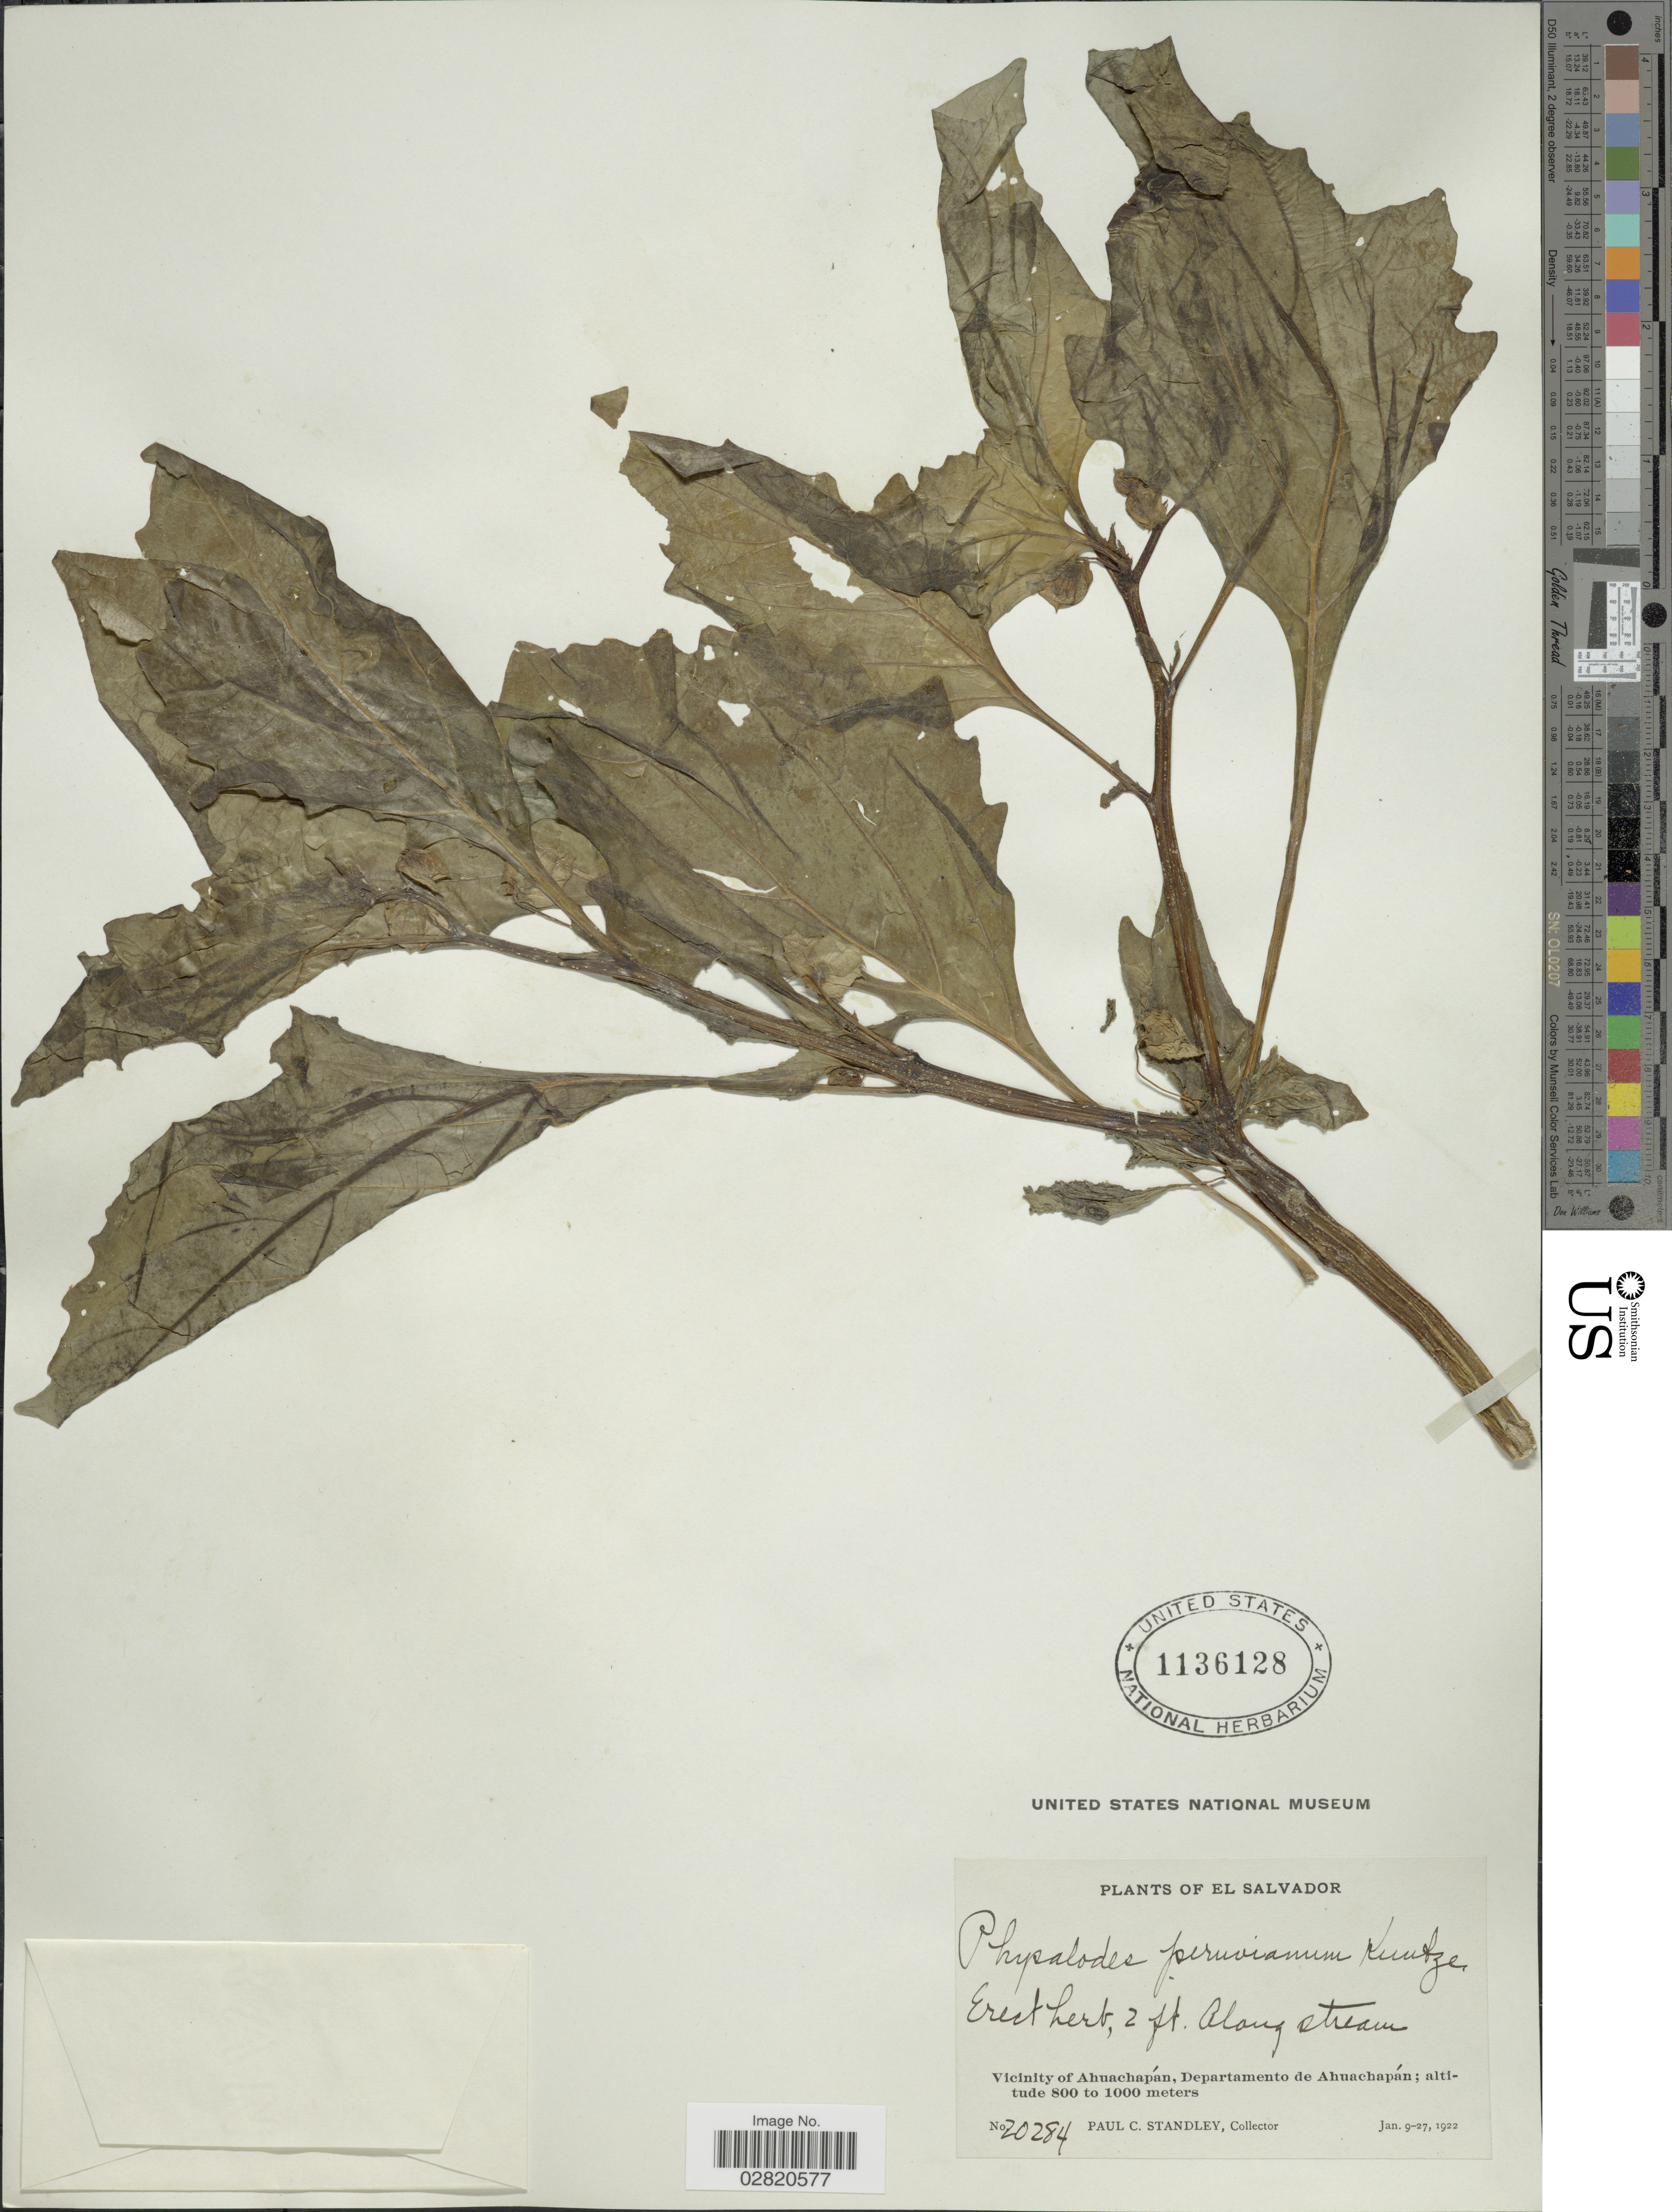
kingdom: Plantae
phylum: Tracheophyta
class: Magnoliopsida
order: Solanales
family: Solanaceae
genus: Nicandra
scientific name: Nicandra physalodes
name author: (L.) Gaertn.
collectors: P. C. Standley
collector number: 20284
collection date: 1922-01-09/1922-01-27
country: El Salvador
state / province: Ahuachapan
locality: Vicinity of Ahuachapán, Departamento de Ahuachapán.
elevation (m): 800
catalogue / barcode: US 1136128